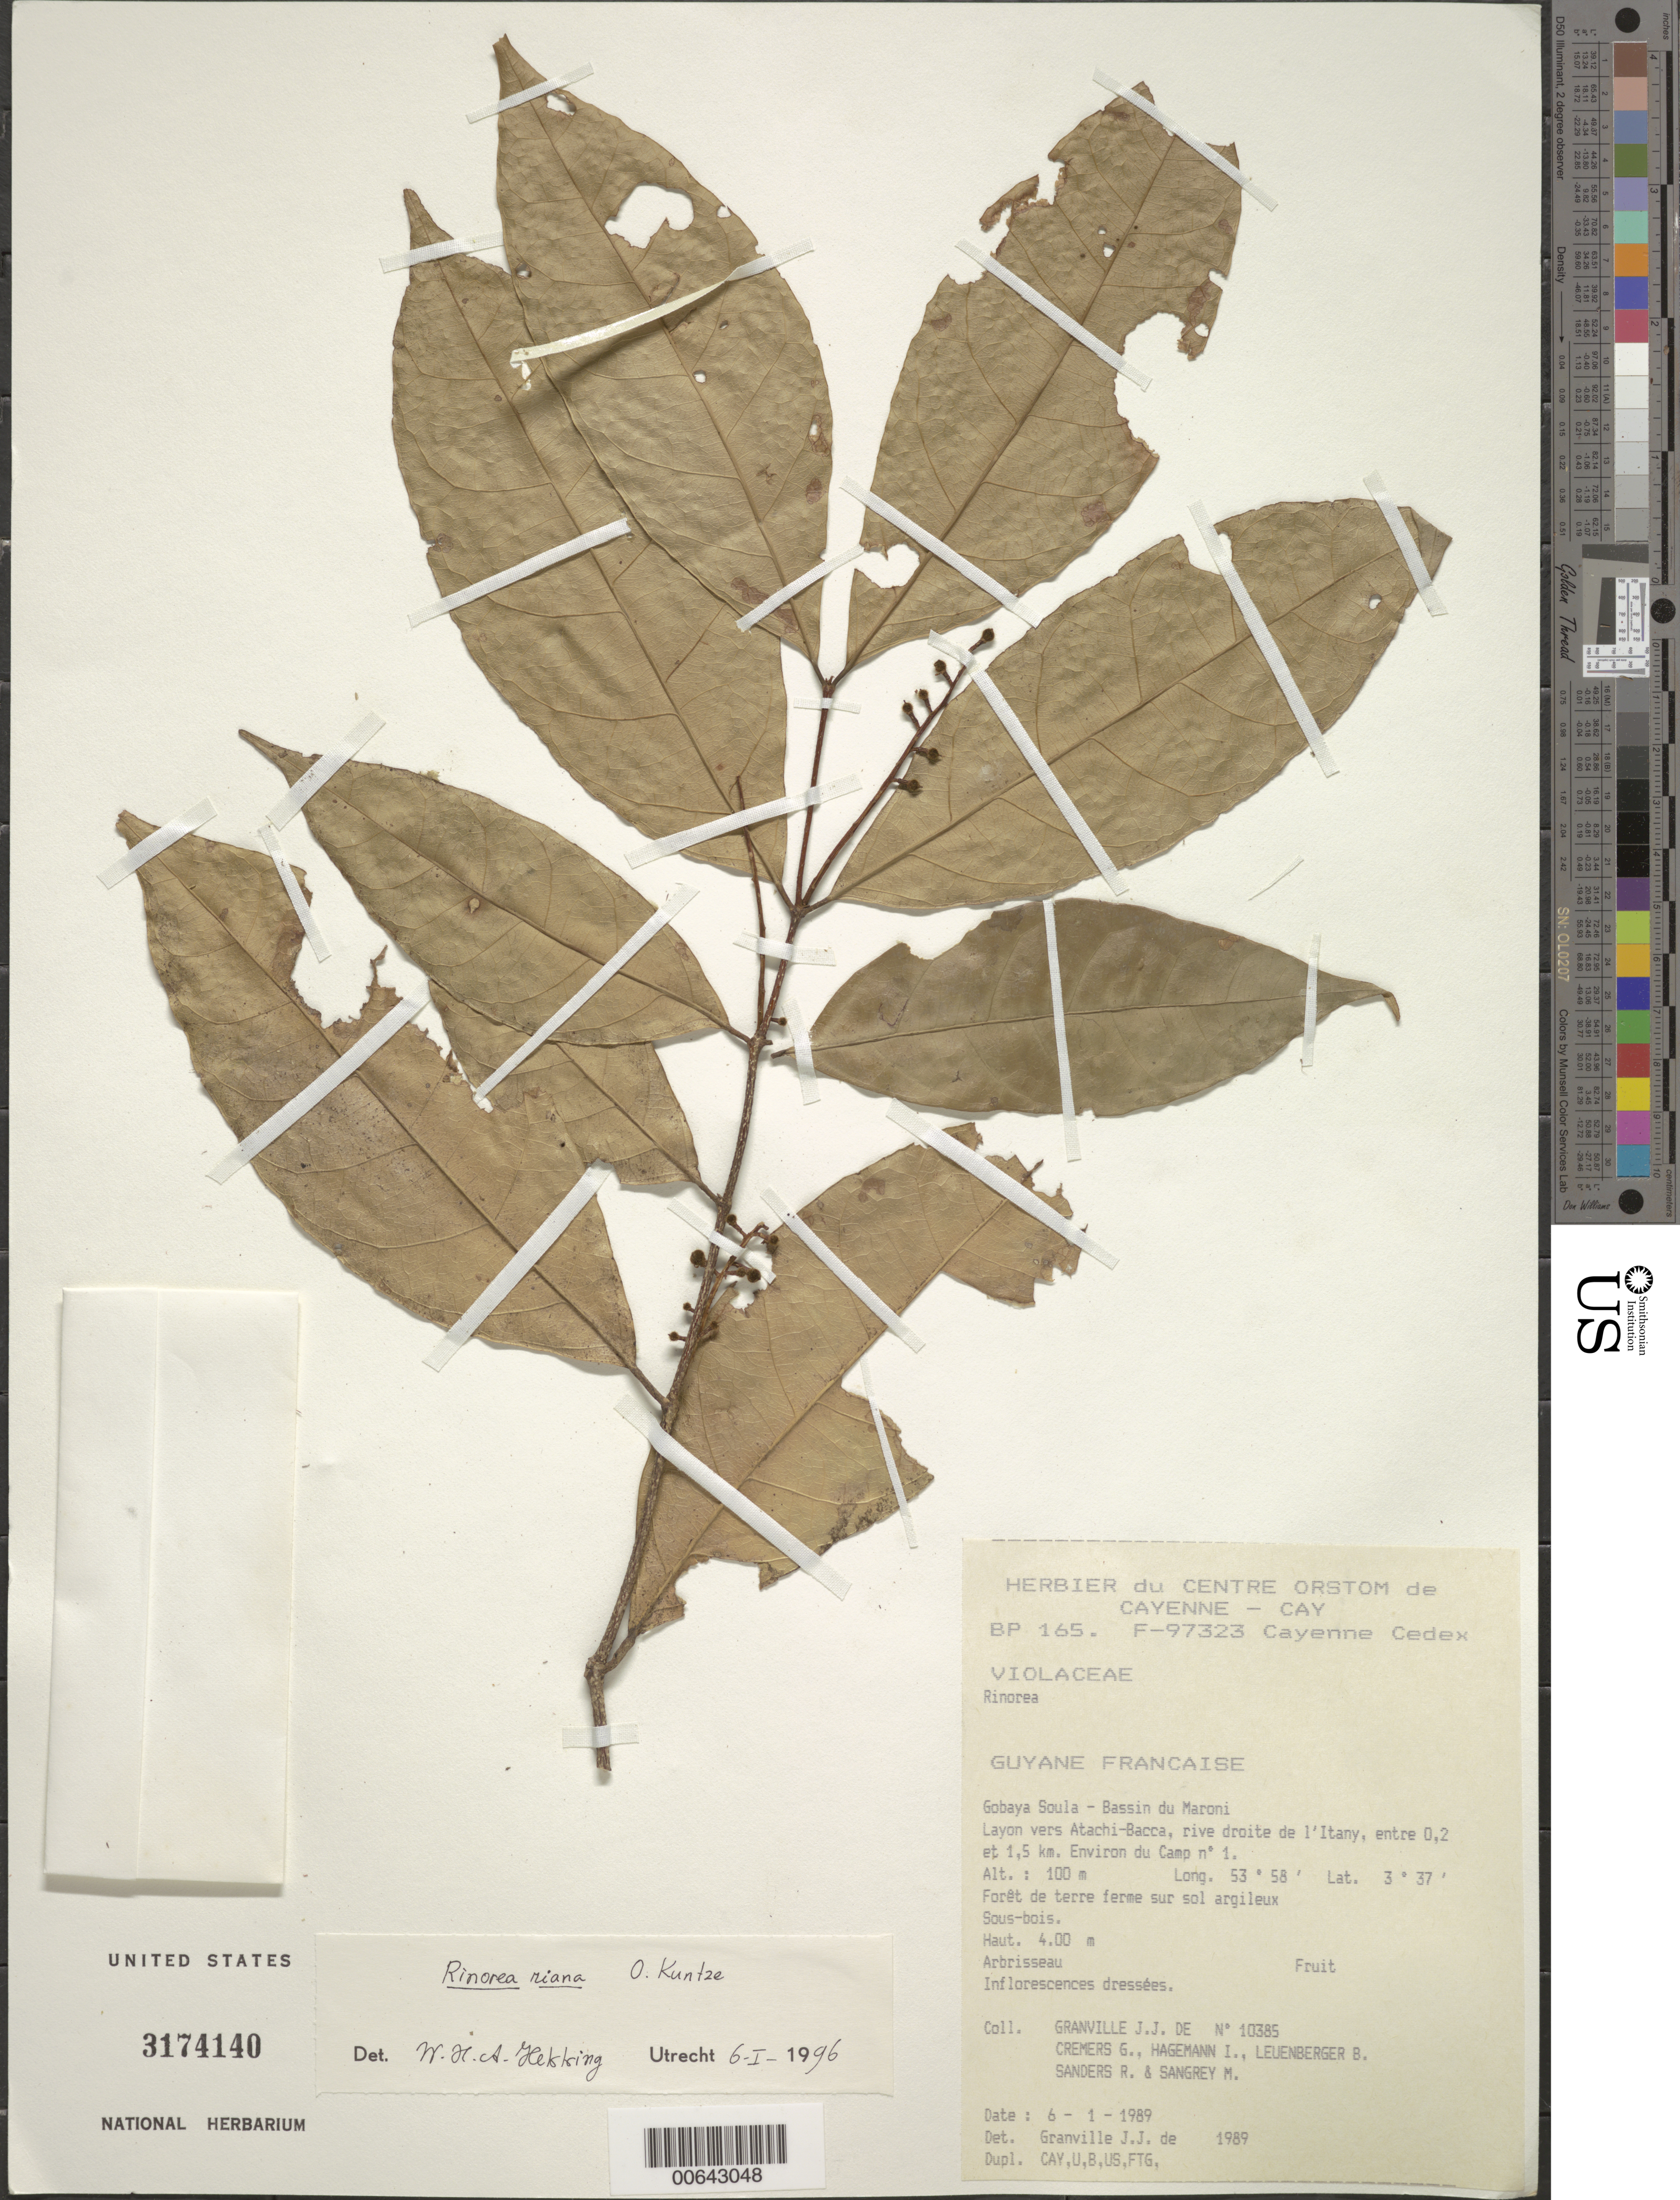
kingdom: Plantae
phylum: Tracheophyta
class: Magnoliopsida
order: Malpighiales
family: Violaceae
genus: Rinorea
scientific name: Rinorea riana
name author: Kuntze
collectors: J.-J. de Granville, G. Cremers, I. Hagemann, B. Leuenberger & et al.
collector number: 10385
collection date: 1989-01-06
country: French Guiana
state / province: Cayenne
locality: Gobaya Soula - Bassin du Maroni. Layon vers Atachi-Bacca, rive droite de l'Itany, entre 0,2 et 1,5 km. Environ du Camp n° 1.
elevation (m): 100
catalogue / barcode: US 3174140